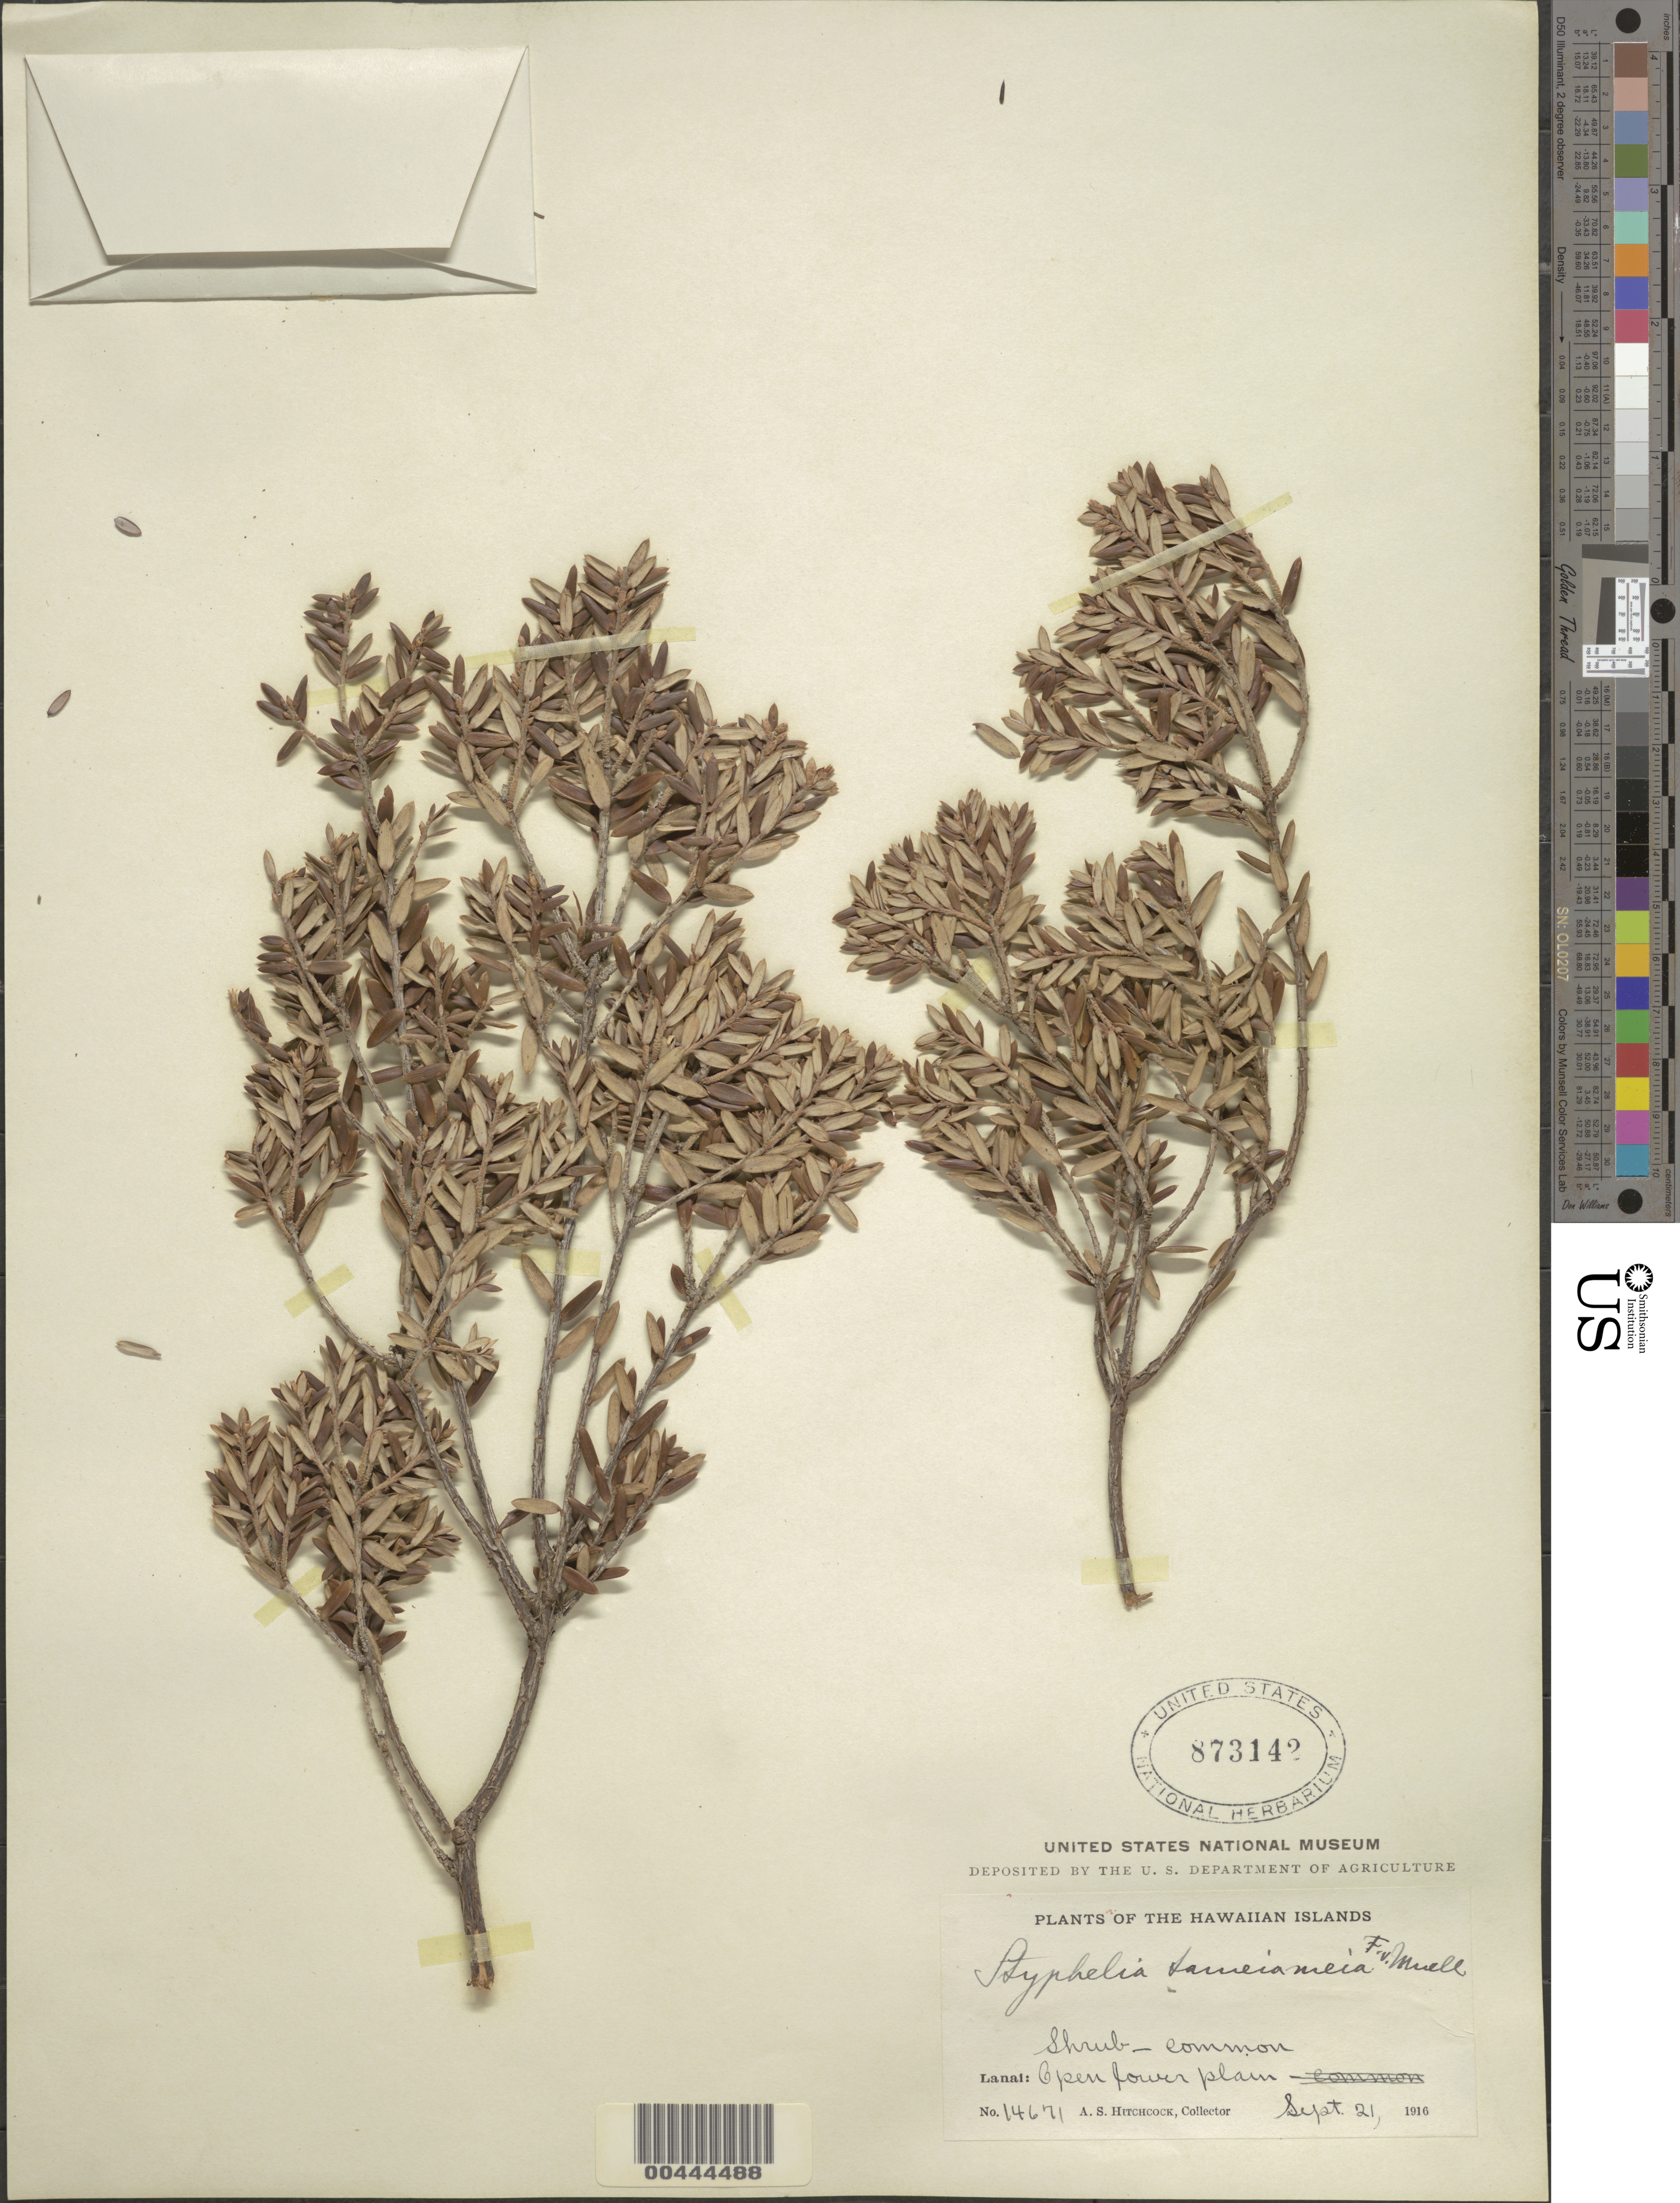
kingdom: Plantae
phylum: Tracheophyta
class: Magnoliopsida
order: Ericales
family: Ericaceae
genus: Leptecophylla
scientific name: Leptecophylla tameiameiae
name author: (Cham. & Schltdl.) C.M. Weiller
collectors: A. S. Hitchcock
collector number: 14671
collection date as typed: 21 Sep 1916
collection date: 1916-09-21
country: United States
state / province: Hawaii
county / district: Maui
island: Lana'i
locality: Open lower plain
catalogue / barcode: US 873142